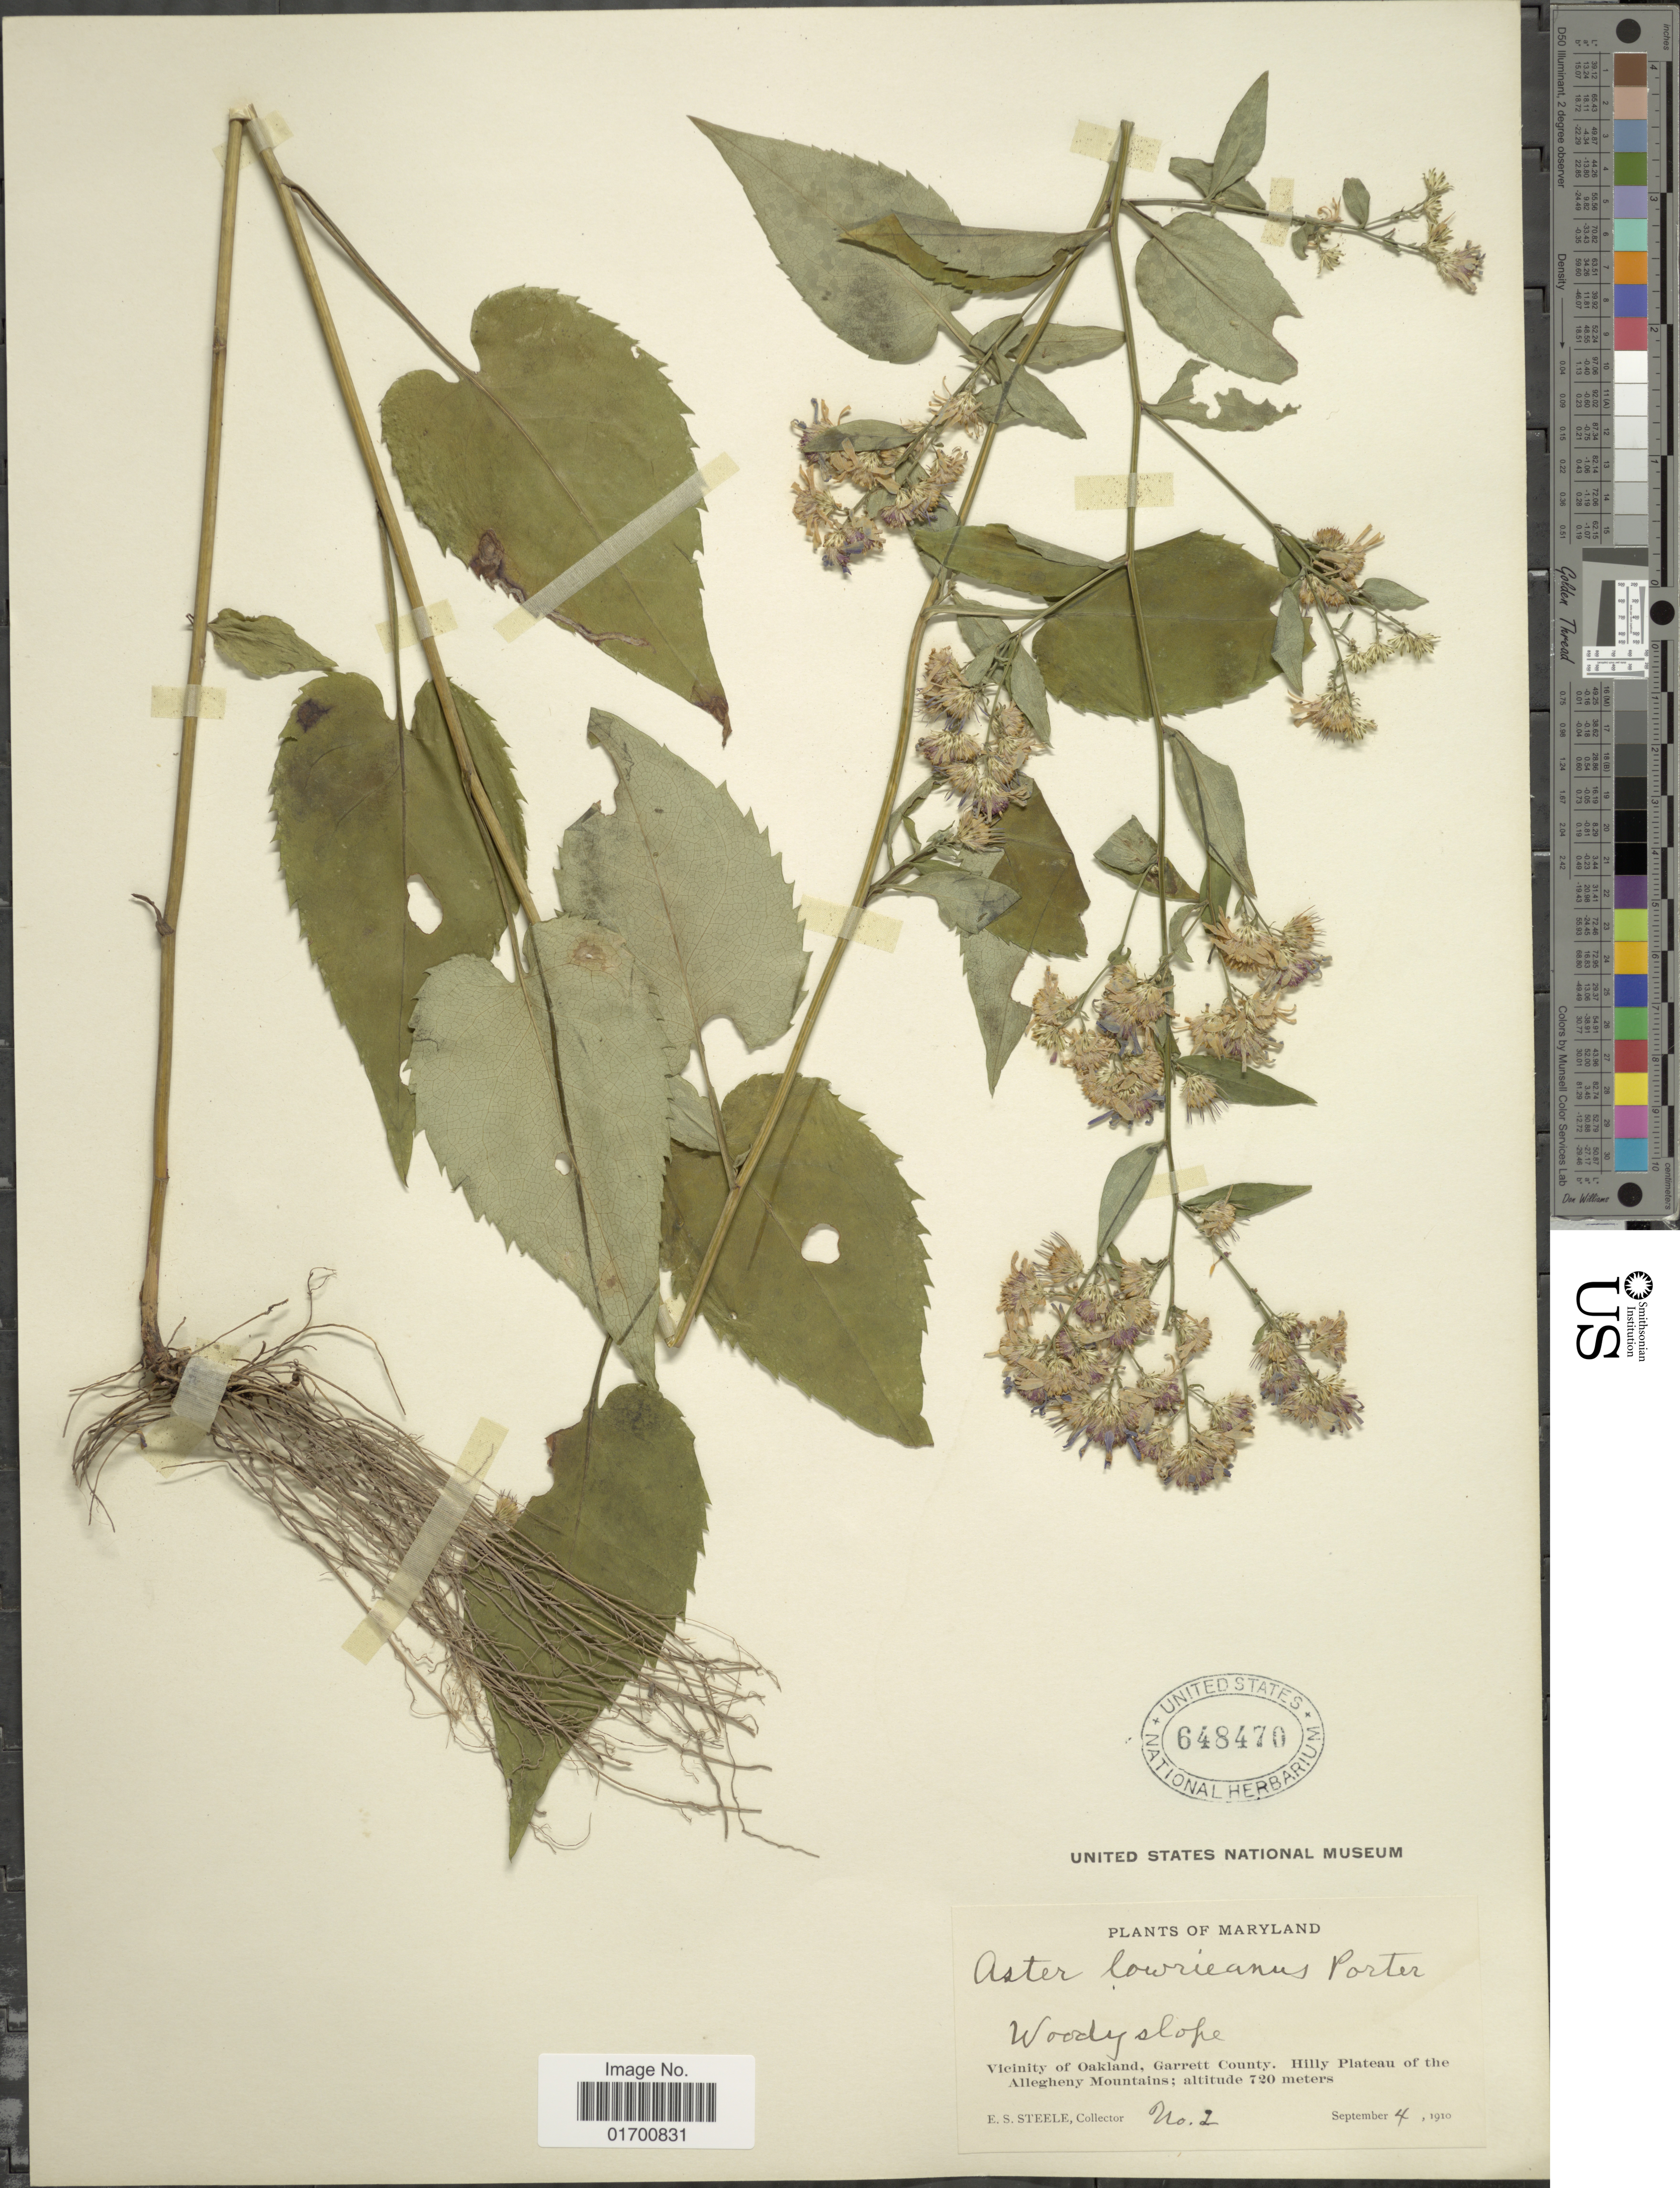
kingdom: Plantae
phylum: Tracheophyta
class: Magnoliopsida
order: Asterales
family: Asteraceae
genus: Symphyotrichum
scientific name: Symphyotrichum lowrieanum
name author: (Porter) G.L. Nesom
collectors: E. Steele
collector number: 2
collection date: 1910-09-04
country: United States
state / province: Maryland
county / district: Garrett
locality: Woody slope, Vicinity of Oakland, Garrett County, Hilly Plateau of the Allegheny Mountains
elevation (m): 720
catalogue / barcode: US 648470